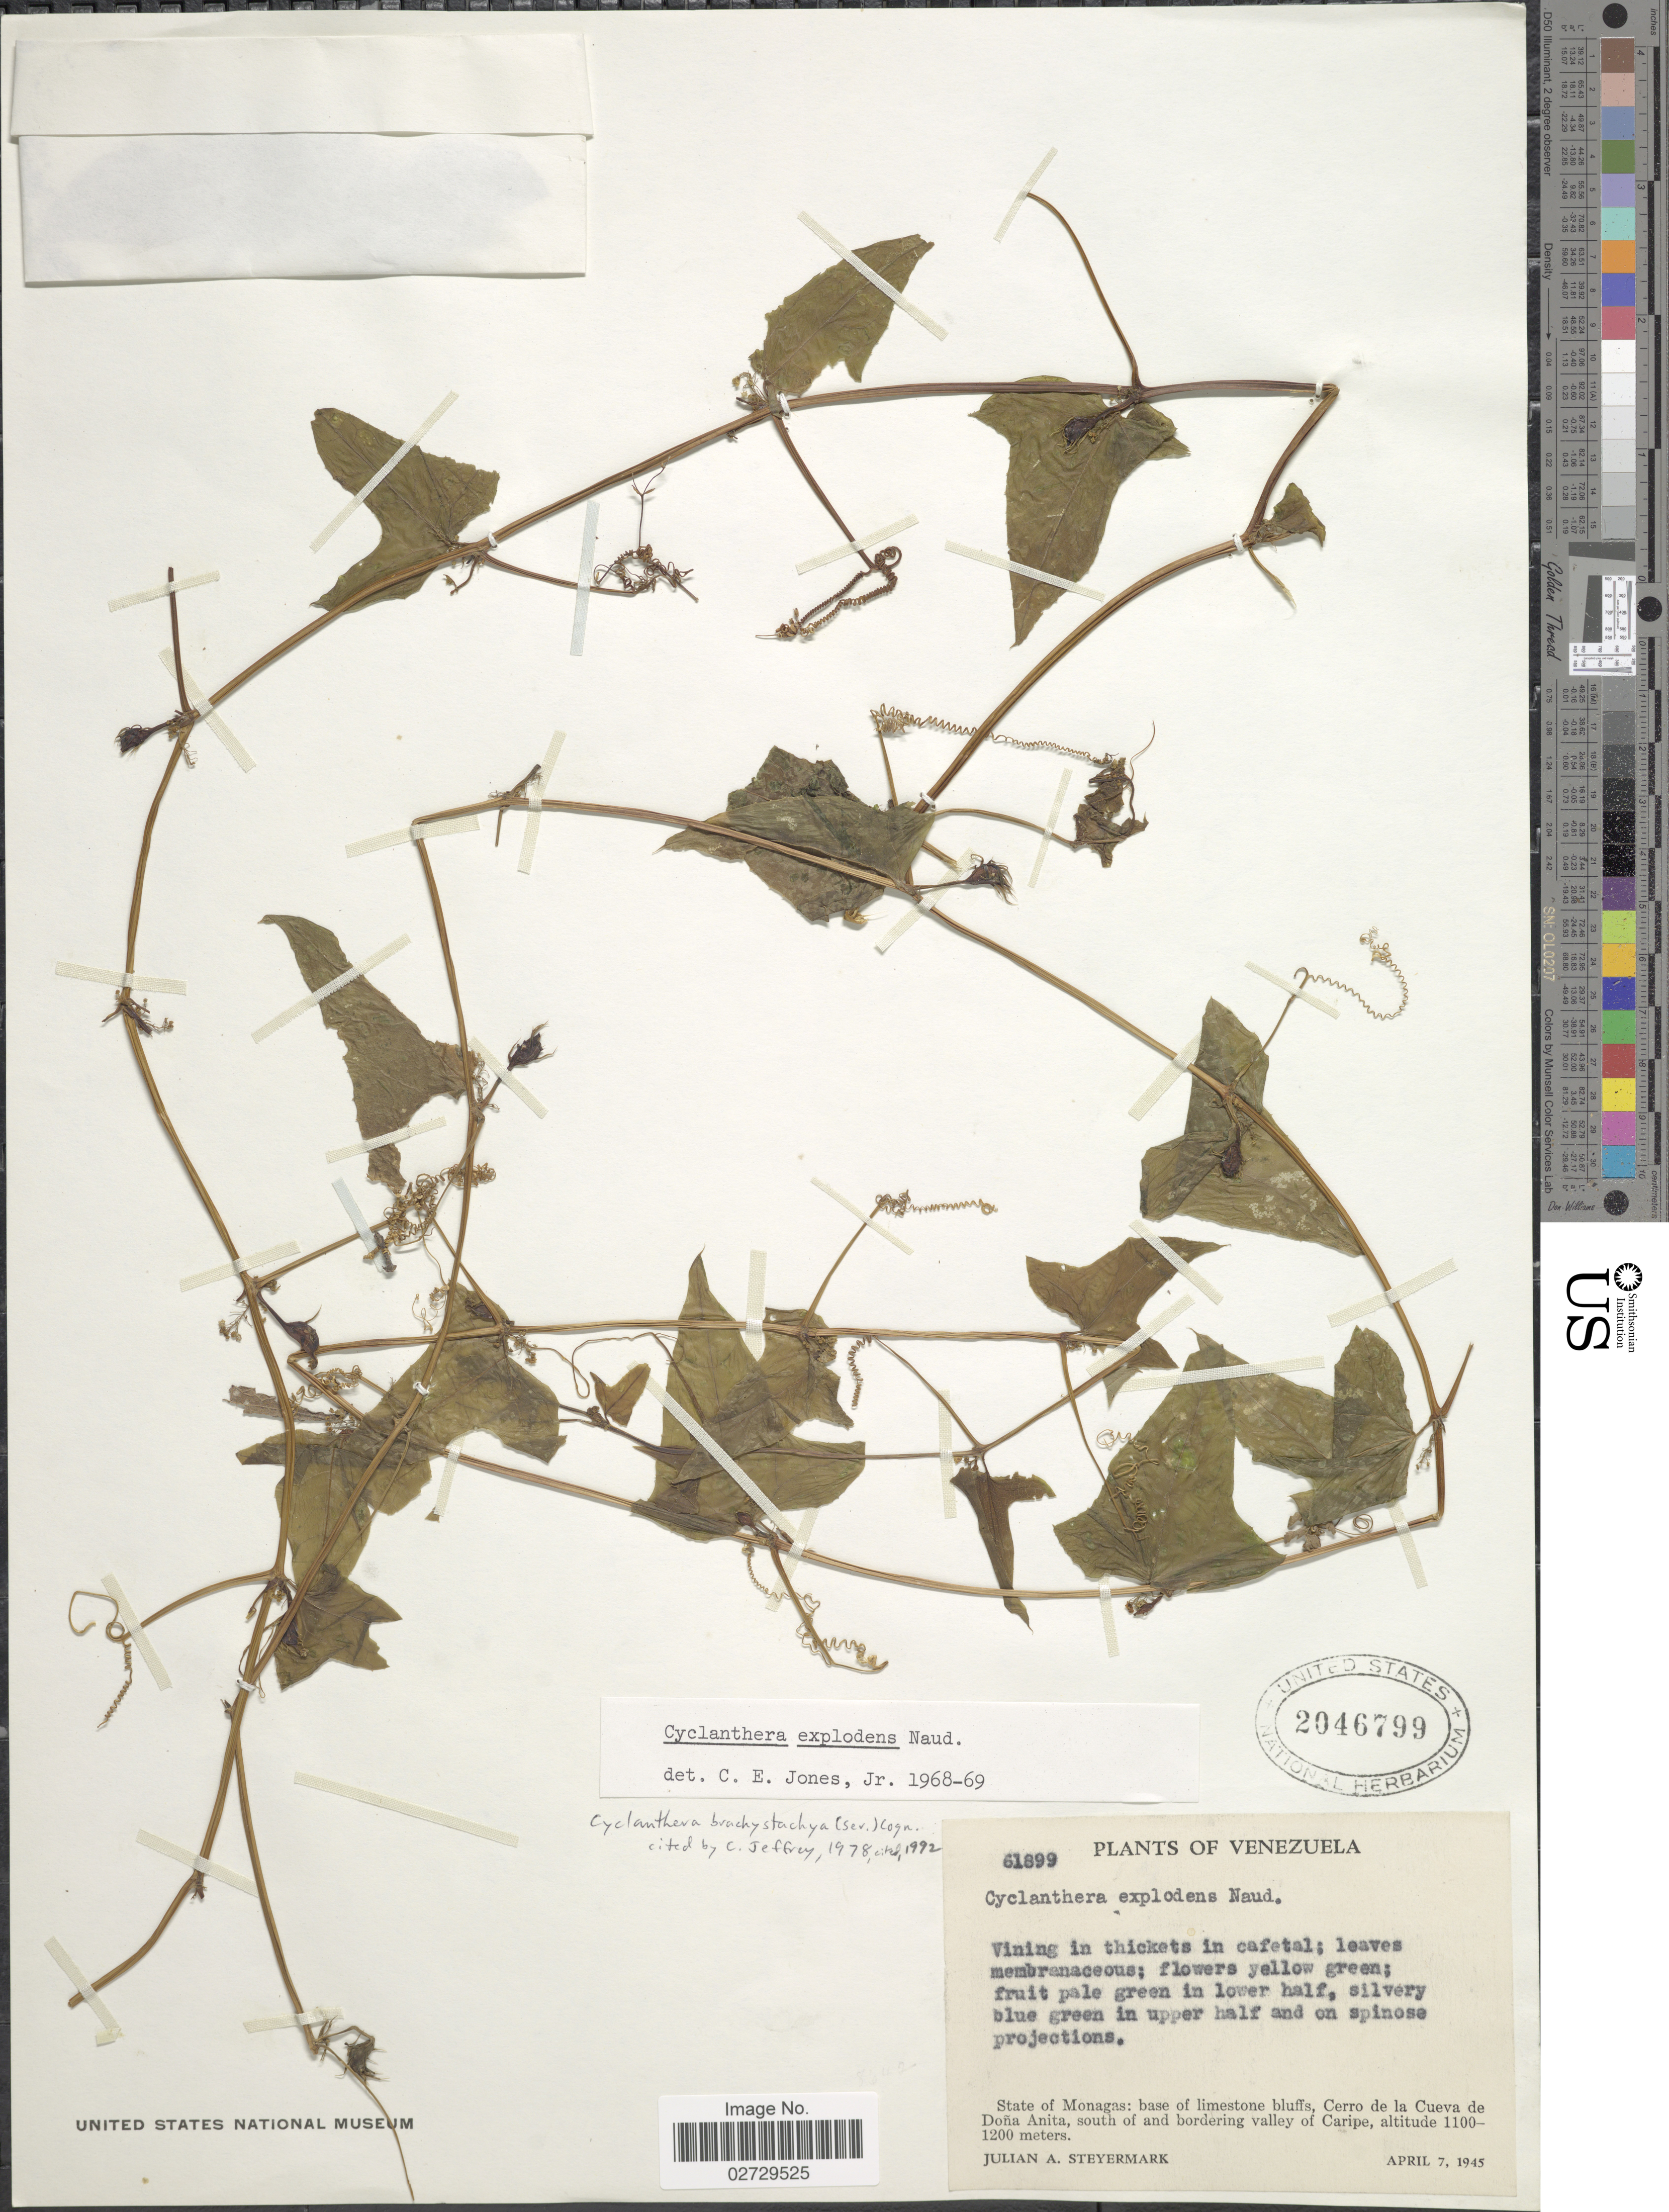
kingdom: Plantae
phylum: Tracheophyta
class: Magnoliopsida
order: Cucurbitales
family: Cucurbitaceae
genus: Cyclanthera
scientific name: Cyclanthera brachystachya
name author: (DC.) Cogn.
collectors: J. Steyermark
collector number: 61899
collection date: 1945-04-07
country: Venezuela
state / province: Monagas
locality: Base of limestone bluffs, Cerro de la Cueva de Dona Anita, south of and bordering valley of Caripe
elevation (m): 1100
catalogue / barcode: US 2046799